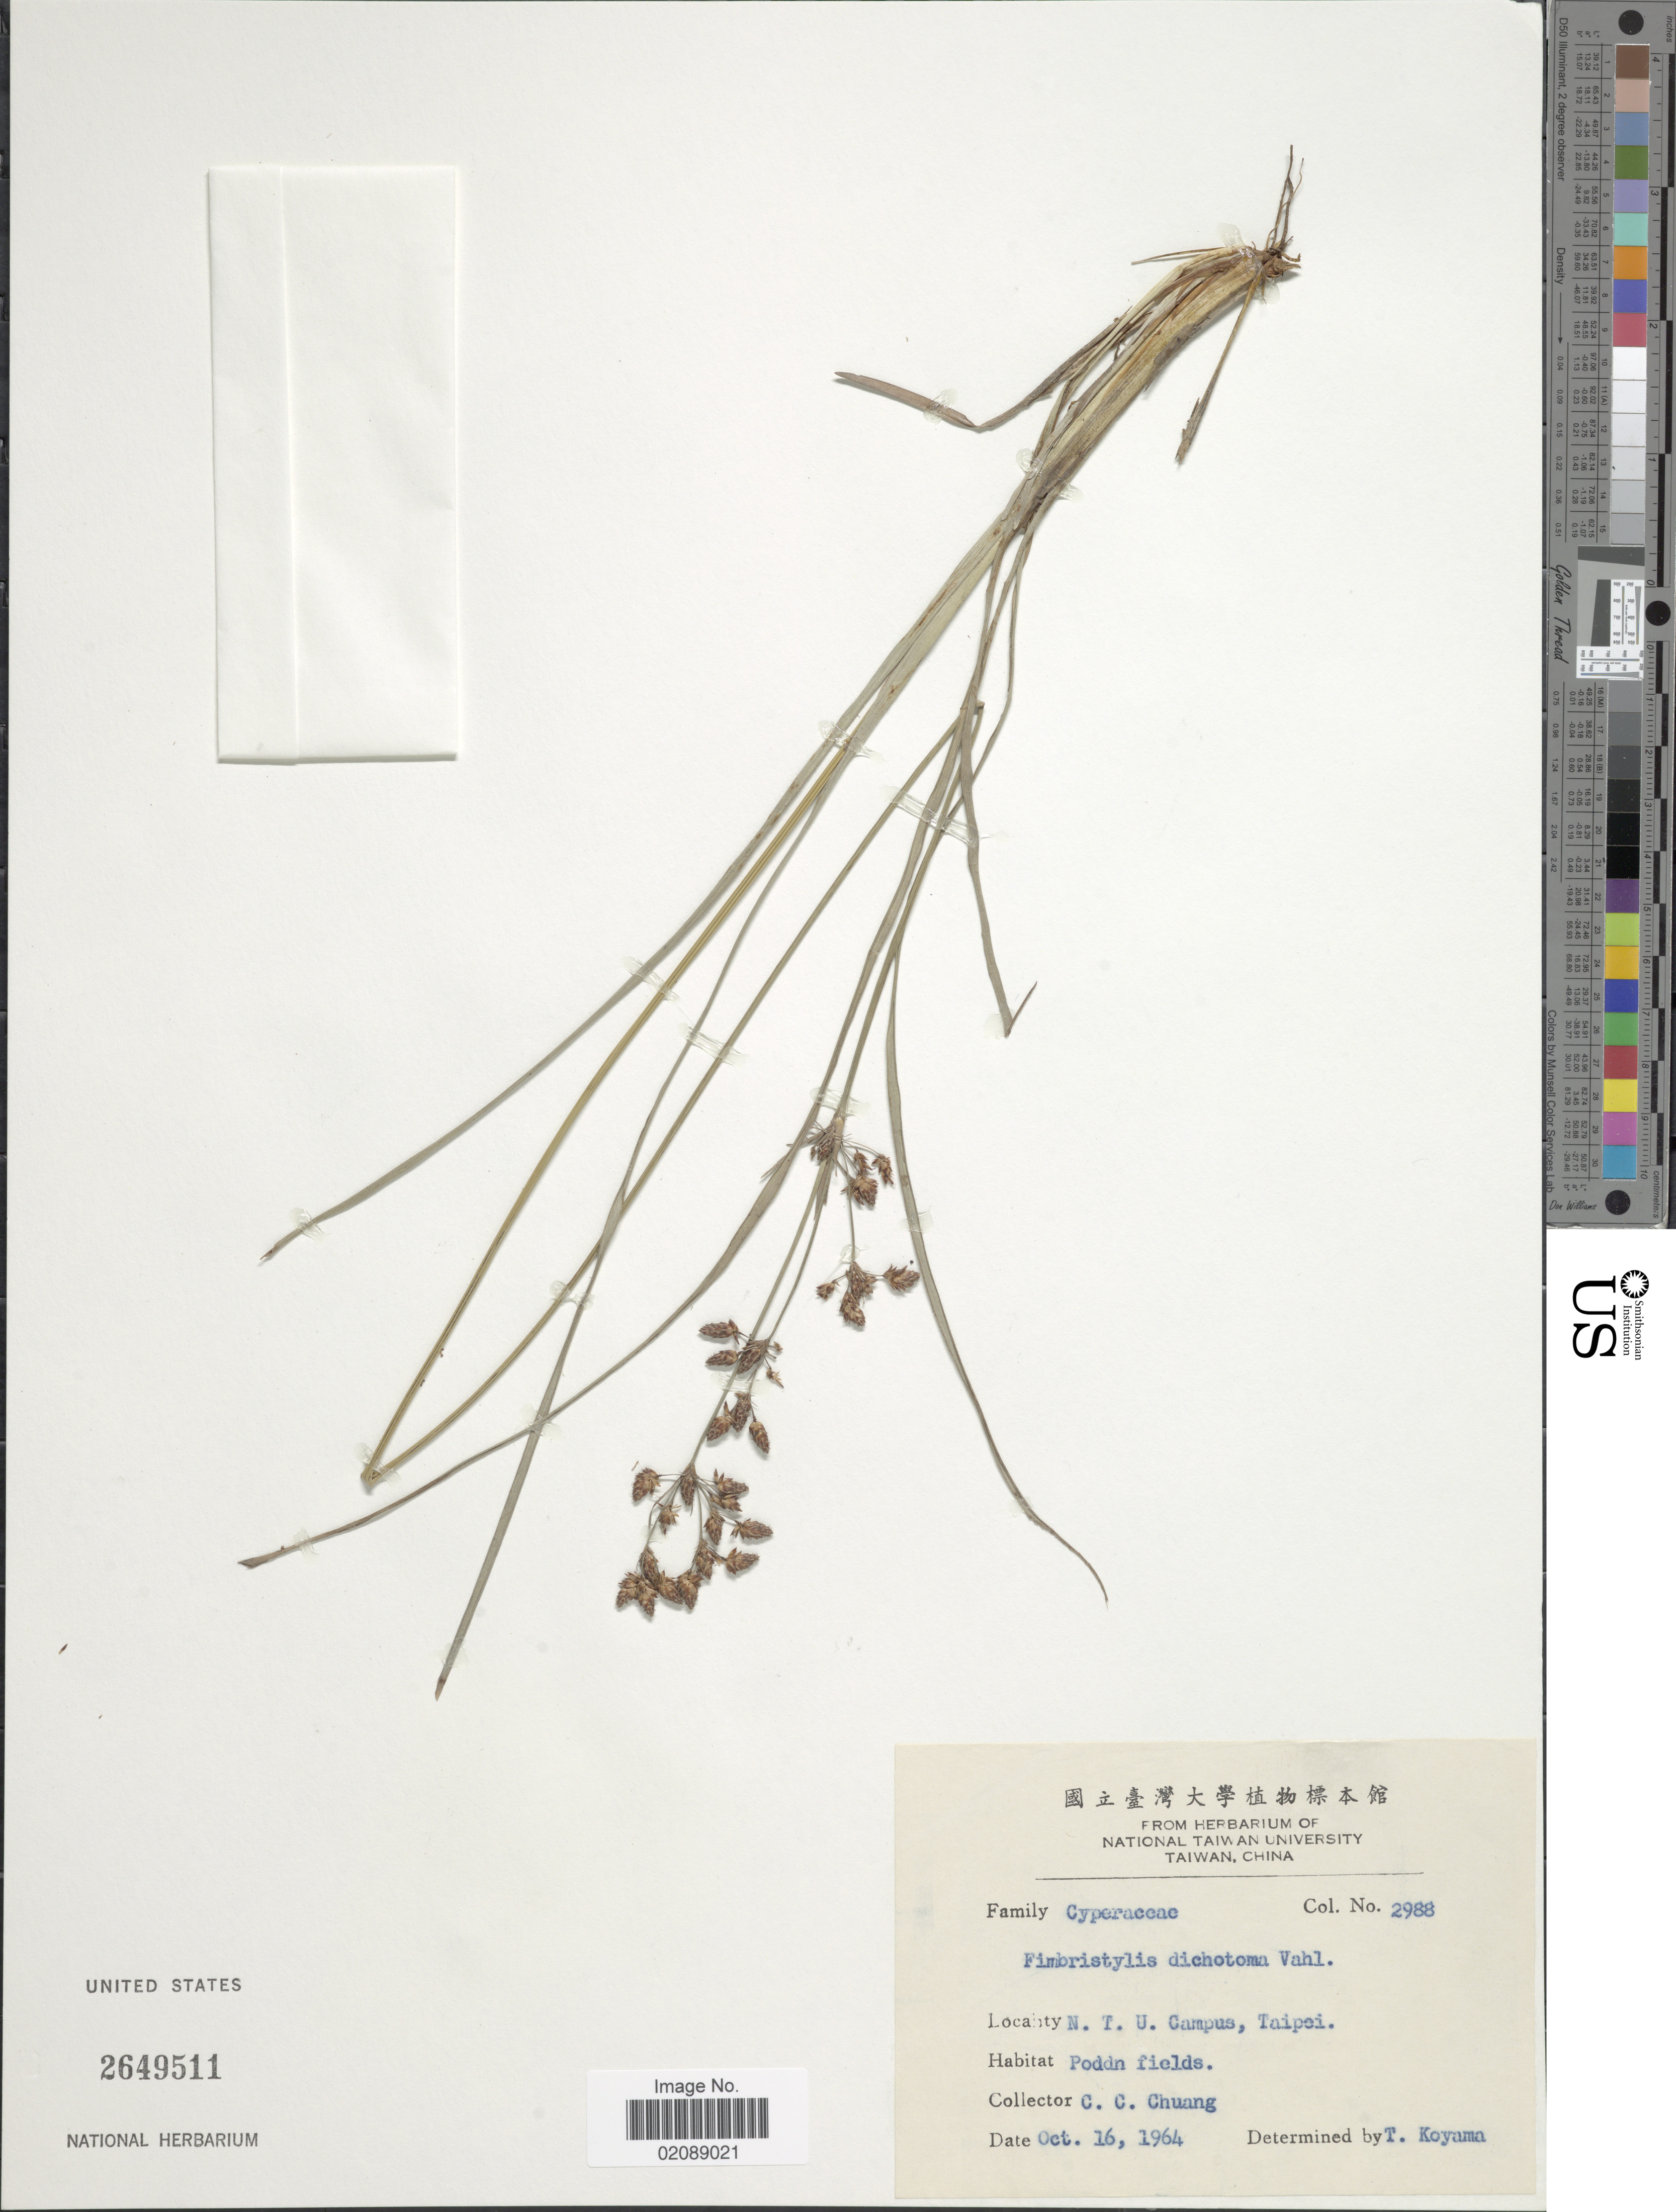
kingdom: Plantae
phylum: Tracheophyta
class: Liliopsida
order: Poales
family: Cyperaceae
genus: Fimbristylis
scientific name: Fimbristylis dichotoma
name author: (L.) Vahl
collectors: C. C. Chuang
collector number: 2988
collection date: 1964-10-16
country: Taiwan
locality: N.T. U. Campus, Taipei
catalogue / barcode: US 2649511